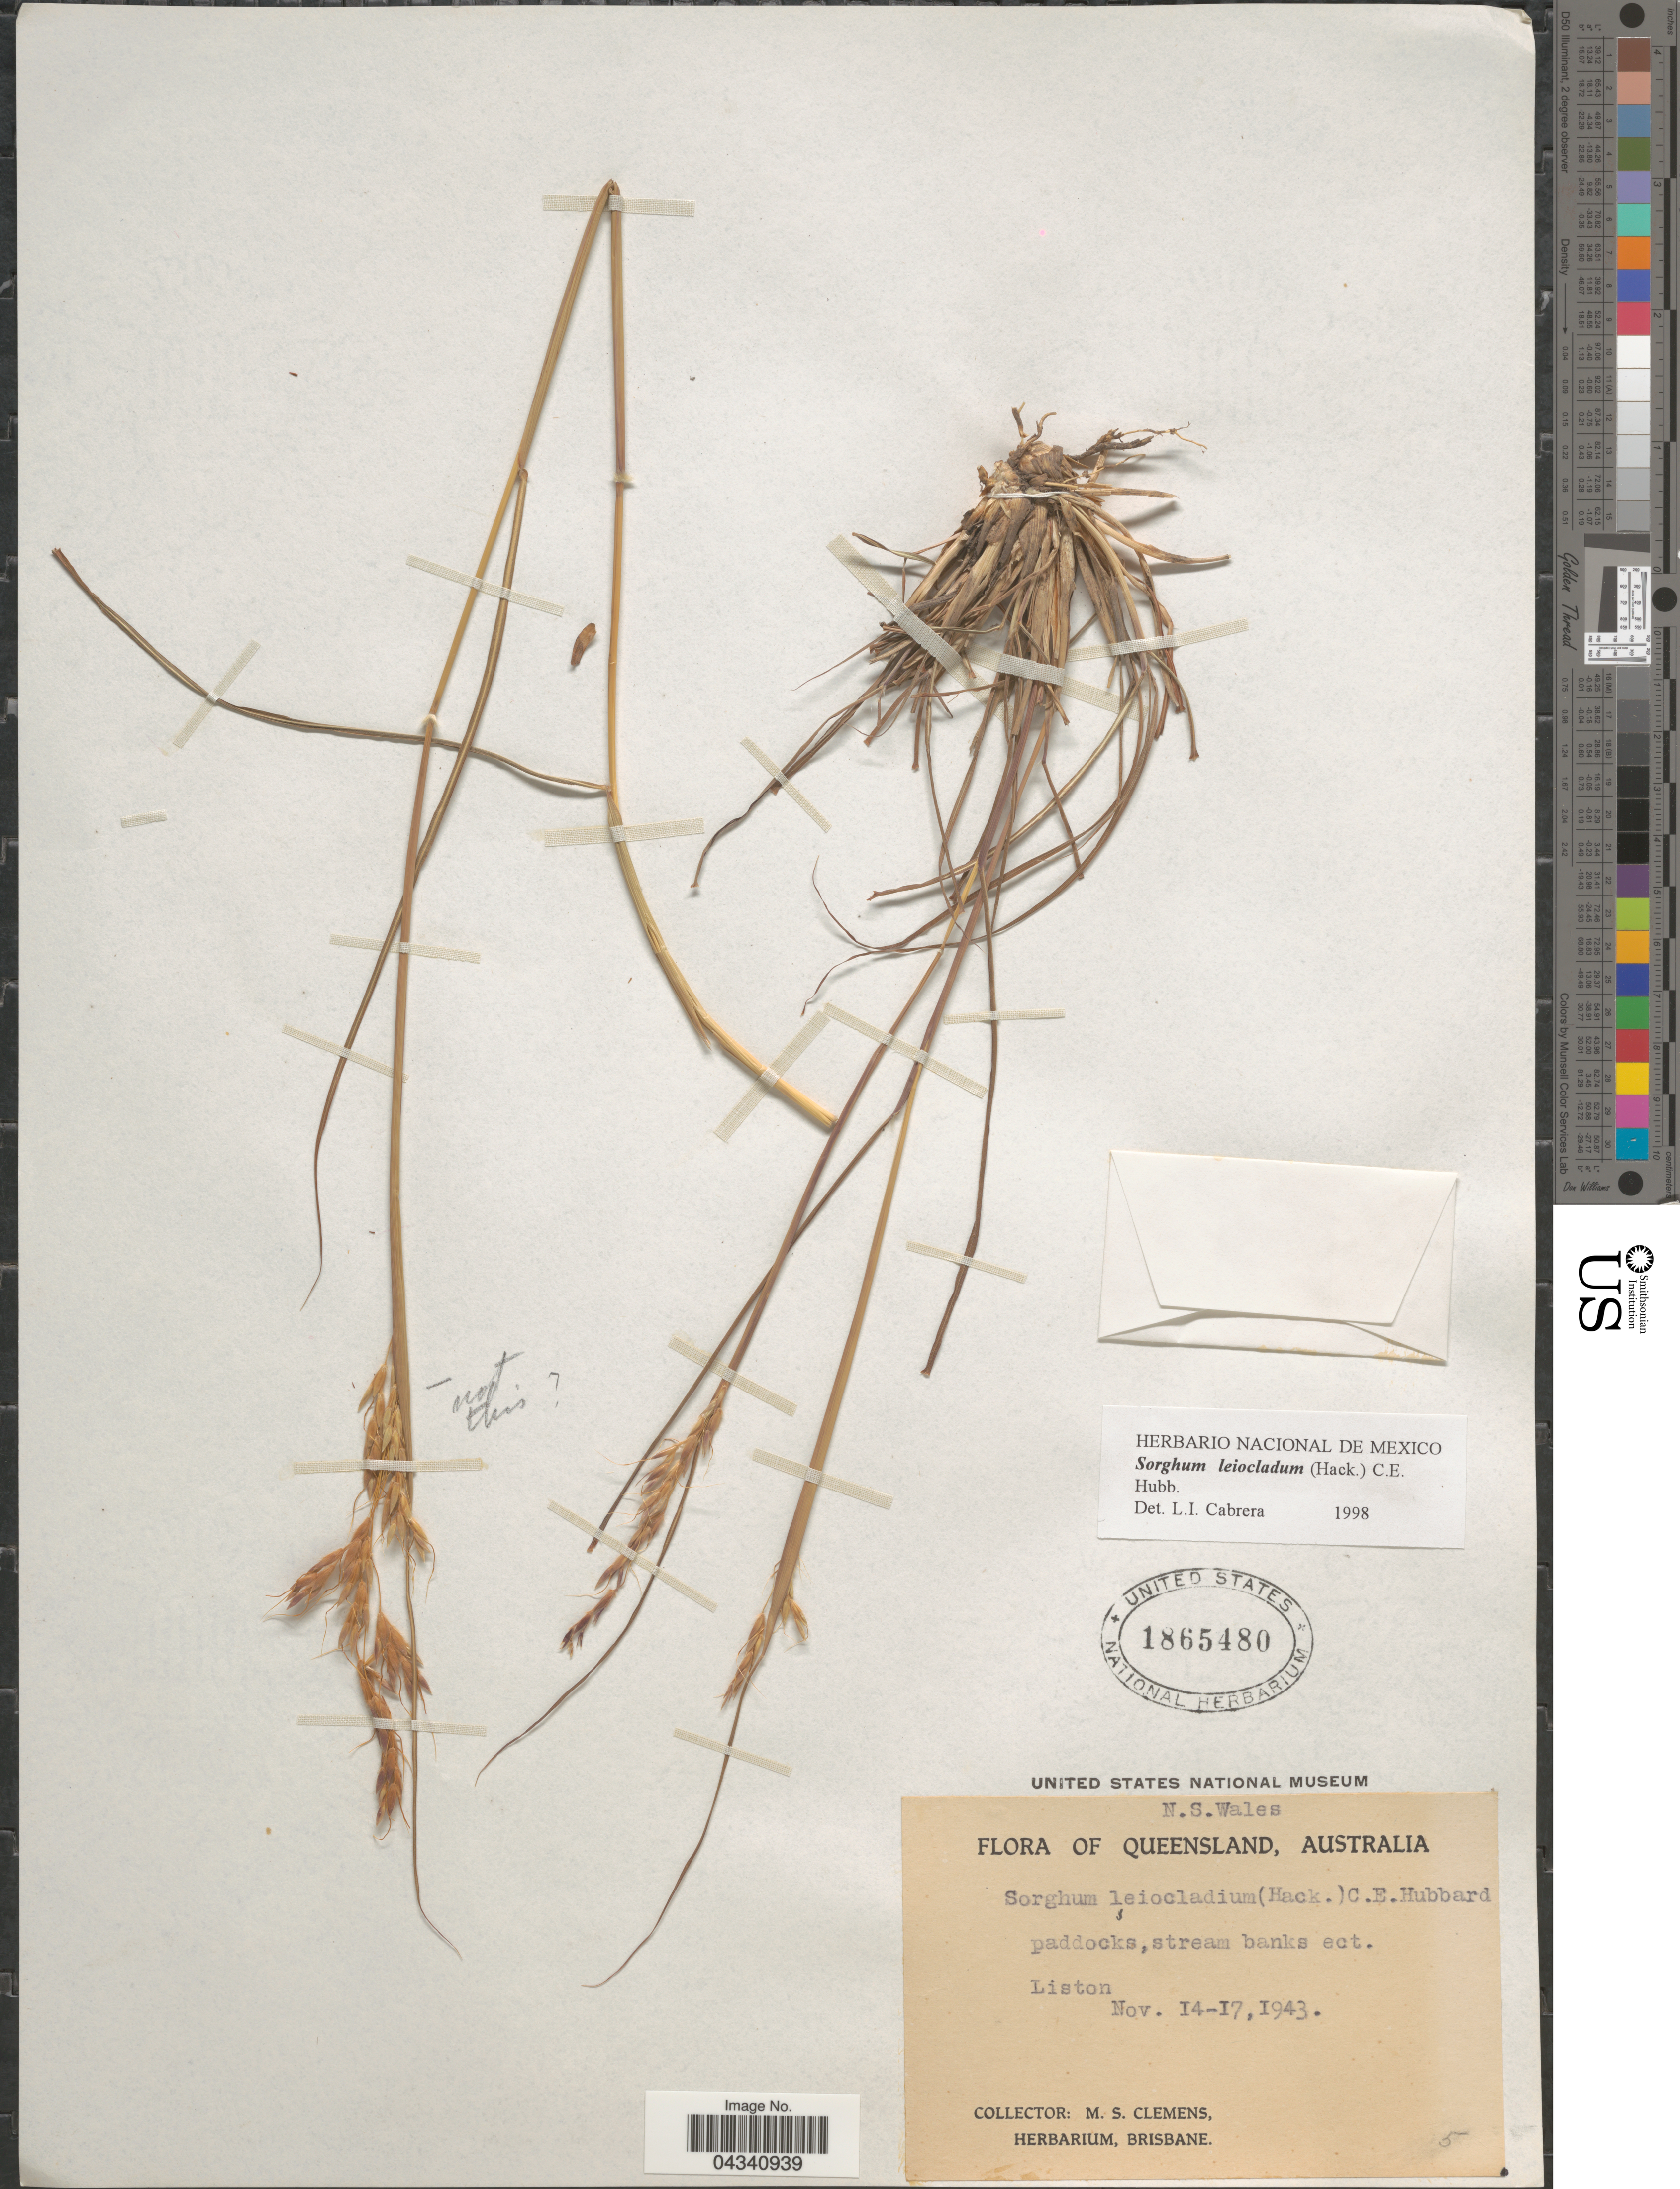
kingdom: Plantae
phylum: Tracheophyta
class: Liliopsida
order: Poales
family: Poaceae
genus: Sorghum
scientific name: Sorghum leiocladum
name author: (J. Hack.) C.E. Hubb.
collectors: M. S. Clemens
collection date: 1943-11-14/1943-11-17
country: Australia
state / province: New South Wales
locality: Paddocks, stream banks ect. Liston.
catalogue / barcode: US 1865480